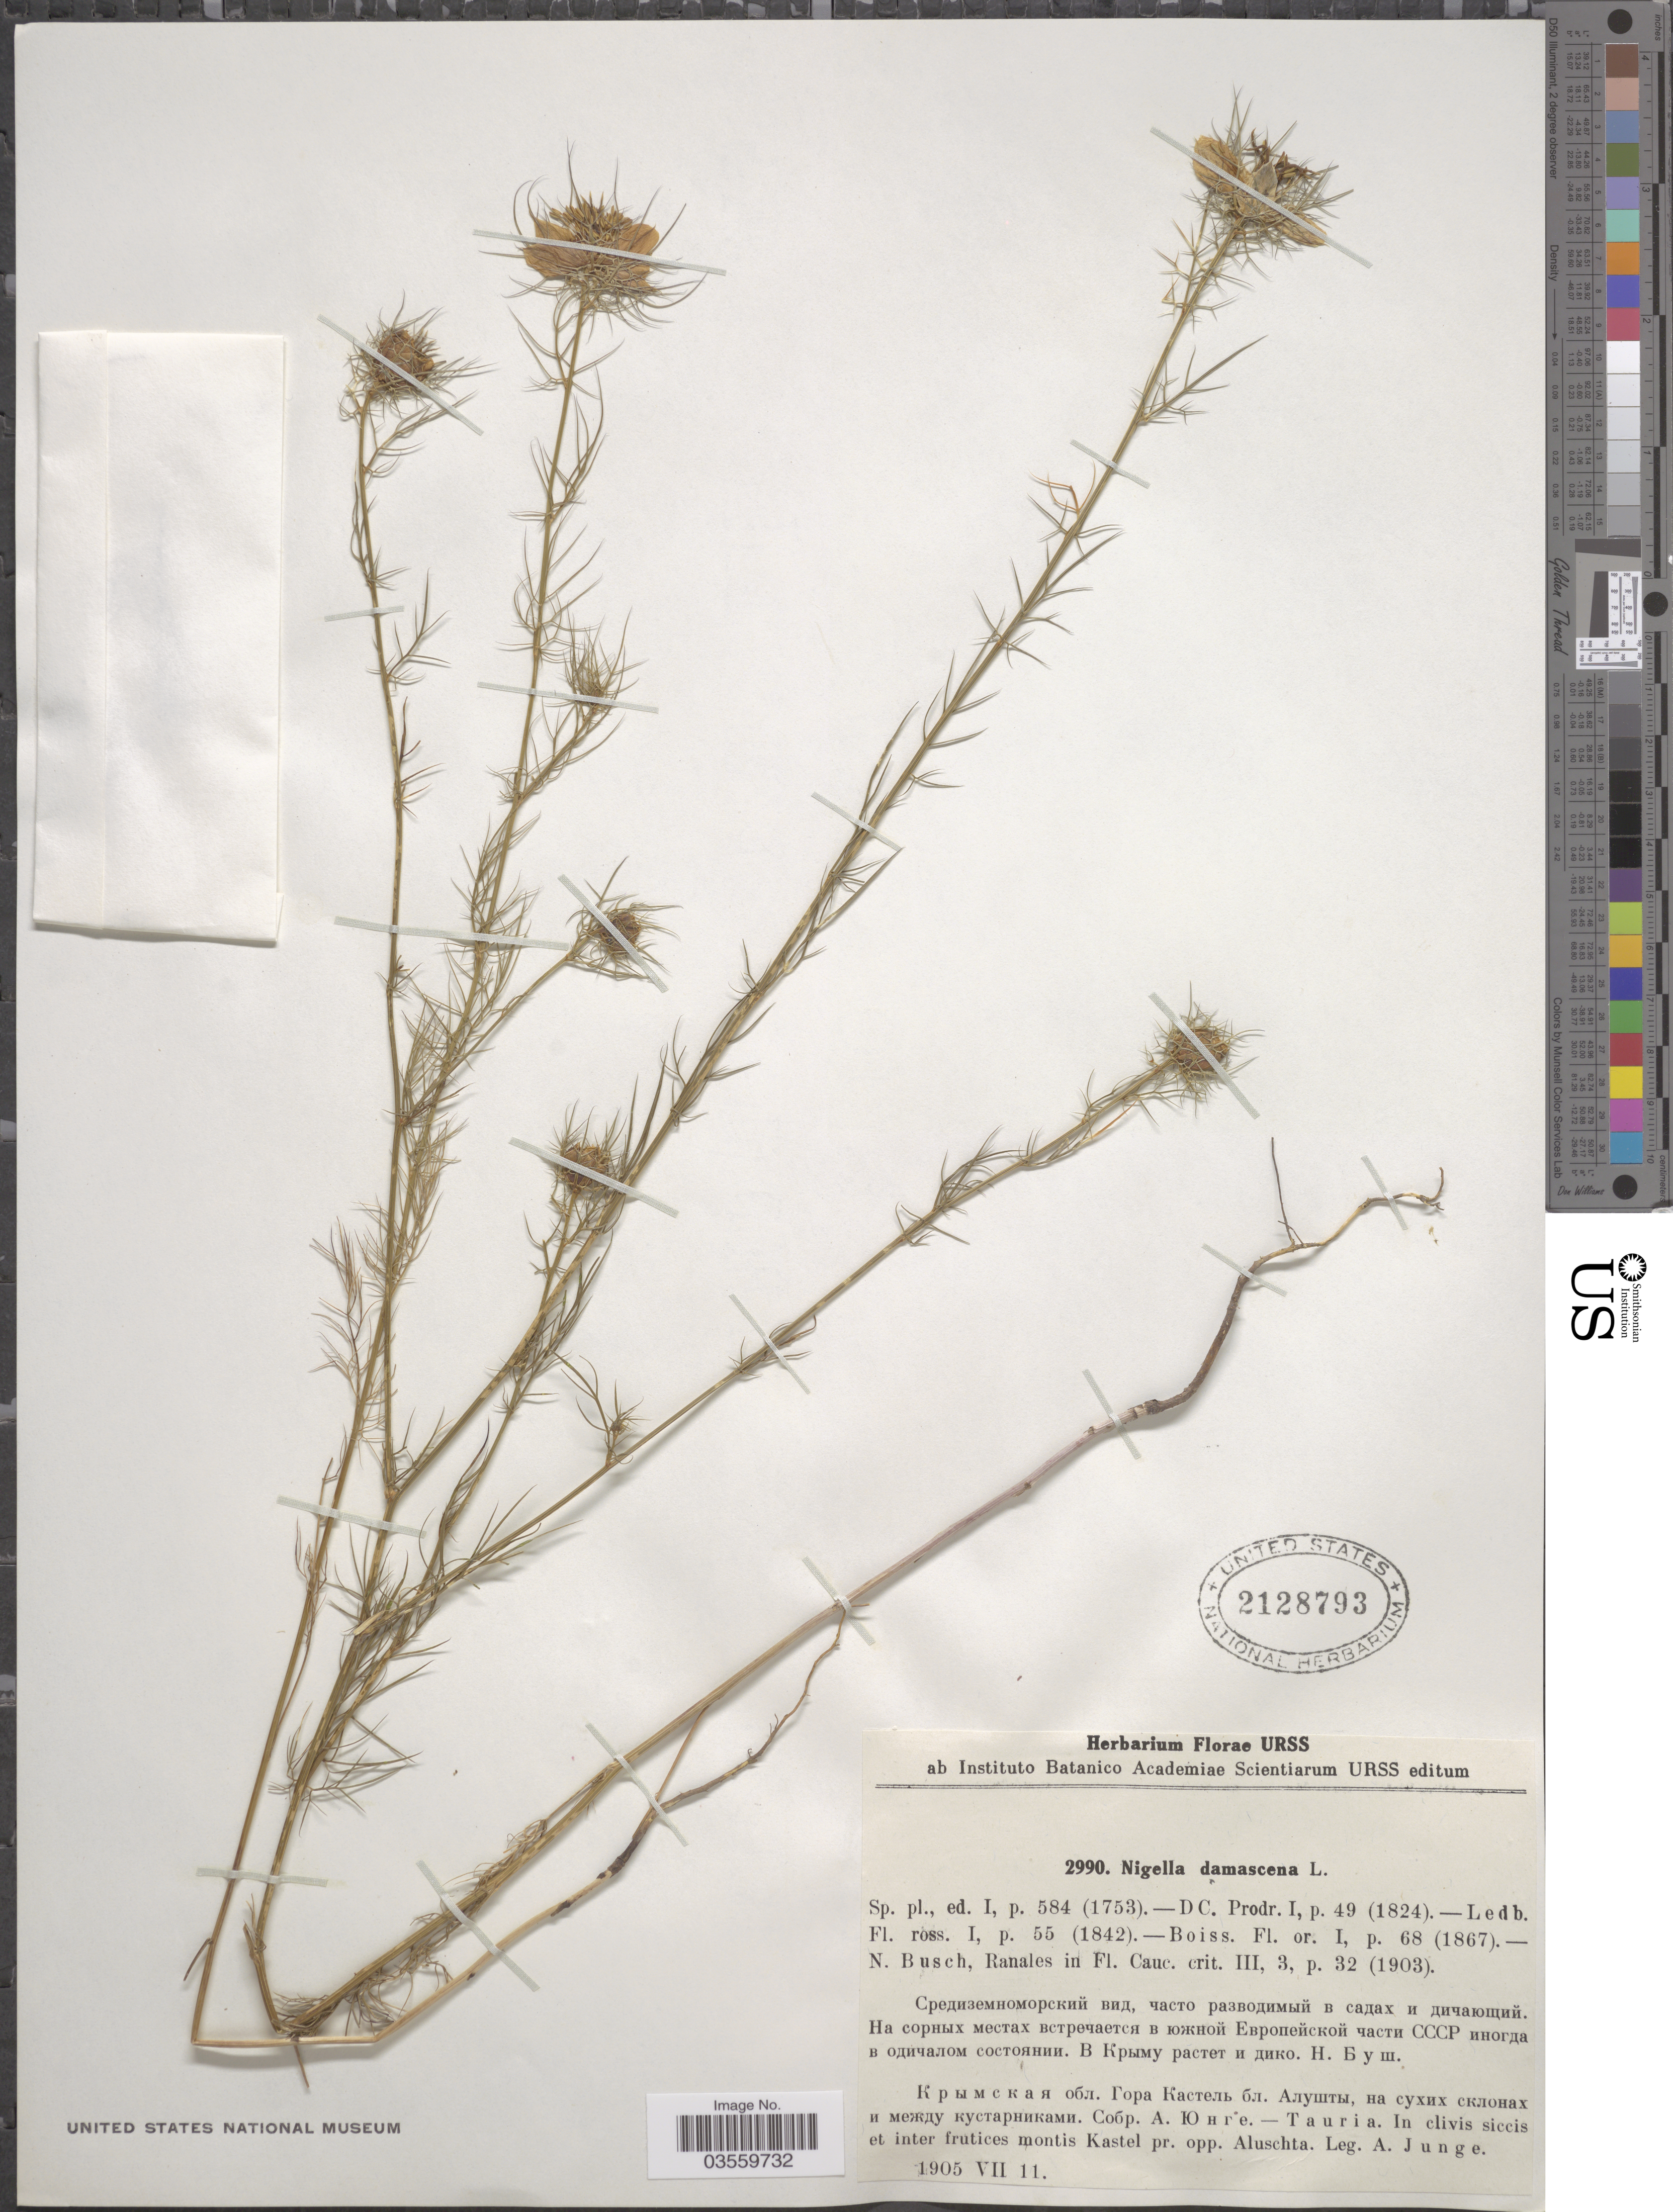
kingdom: Plantae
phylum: Tracheophyta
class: Magnoliopsida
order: Ranunculales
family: Ranunculaceae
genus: Nigella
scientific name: Nigella damascena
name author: L.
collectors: A. Junge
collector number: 2990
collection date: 1905-07-11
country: Ukraine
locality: Tauria. In clivis siccis et inter frutices montis Kastel pr. opp. Aluschta.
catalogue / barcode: US 2128793